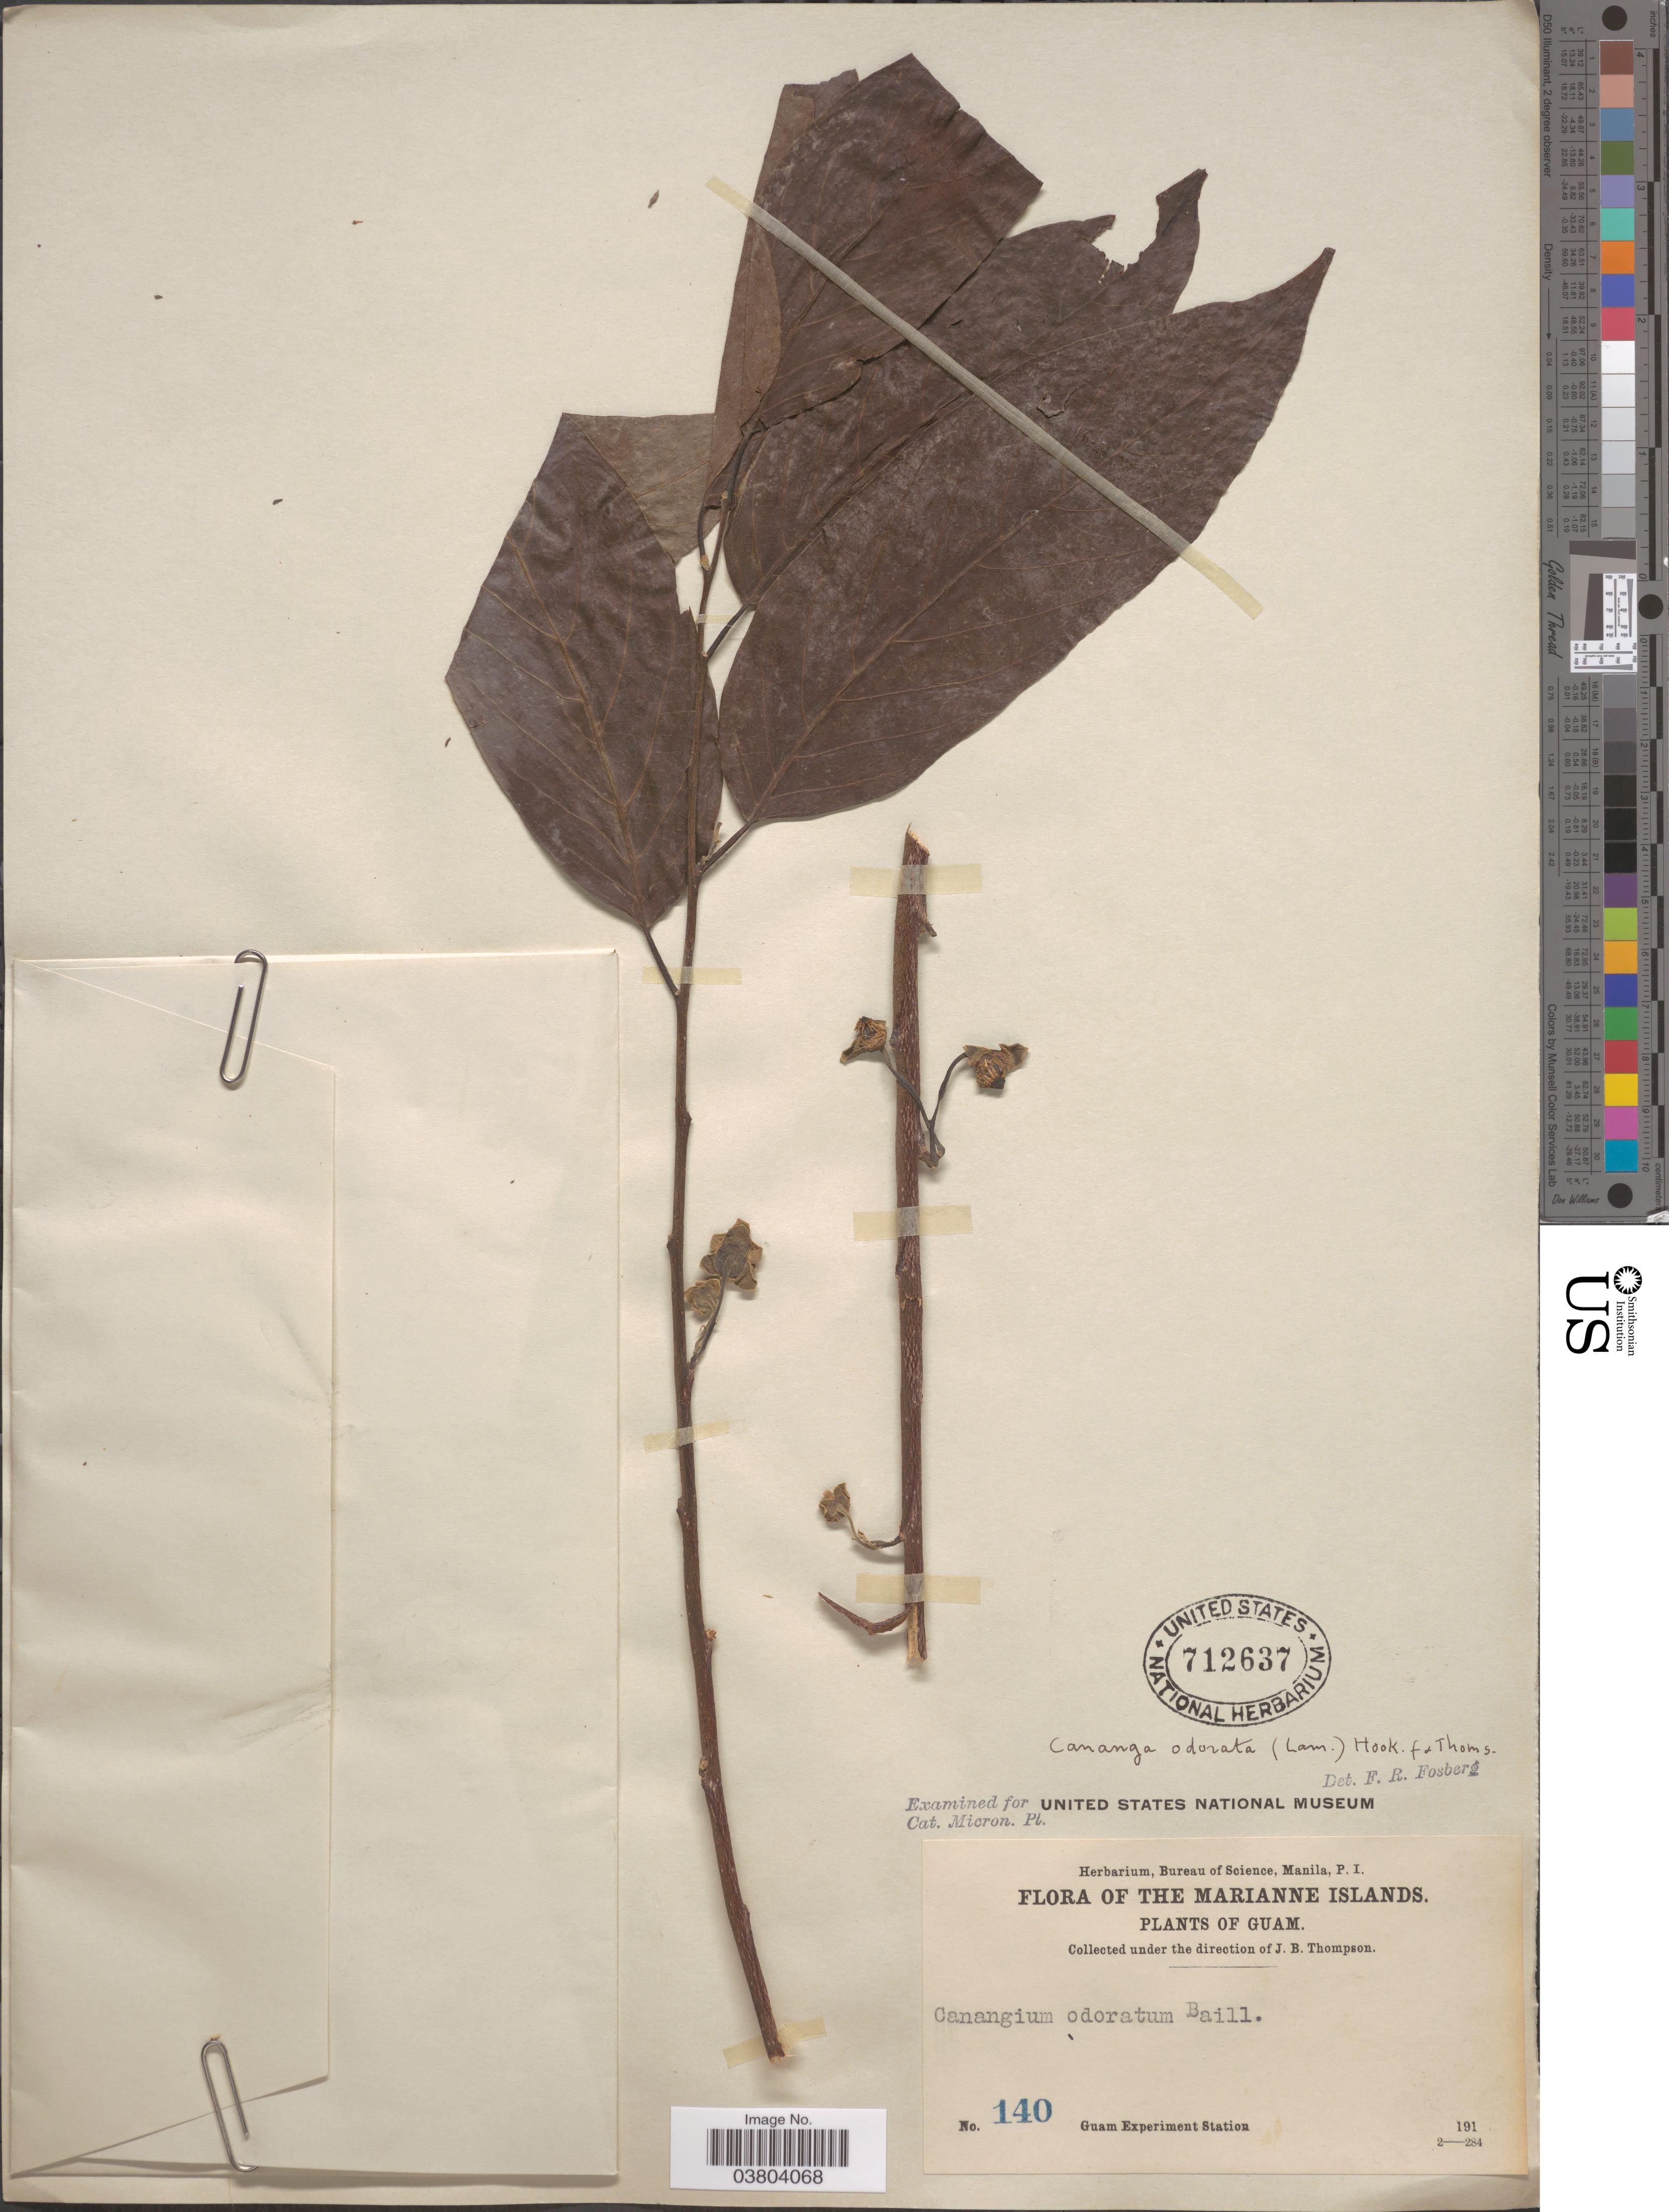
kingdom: Plantae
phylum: Tracheophyta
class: Magnoliopsida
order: Magnoliales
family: Annonaceae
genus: Cananga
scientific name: Cananga odorata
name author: (Lam.) Hook. f. & Thomson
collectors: J. B. Thompson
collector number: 140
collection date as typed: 191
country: Guam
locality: Marianne Islands. Guam Experiment Station [unsure placement]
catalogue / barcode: US 712637